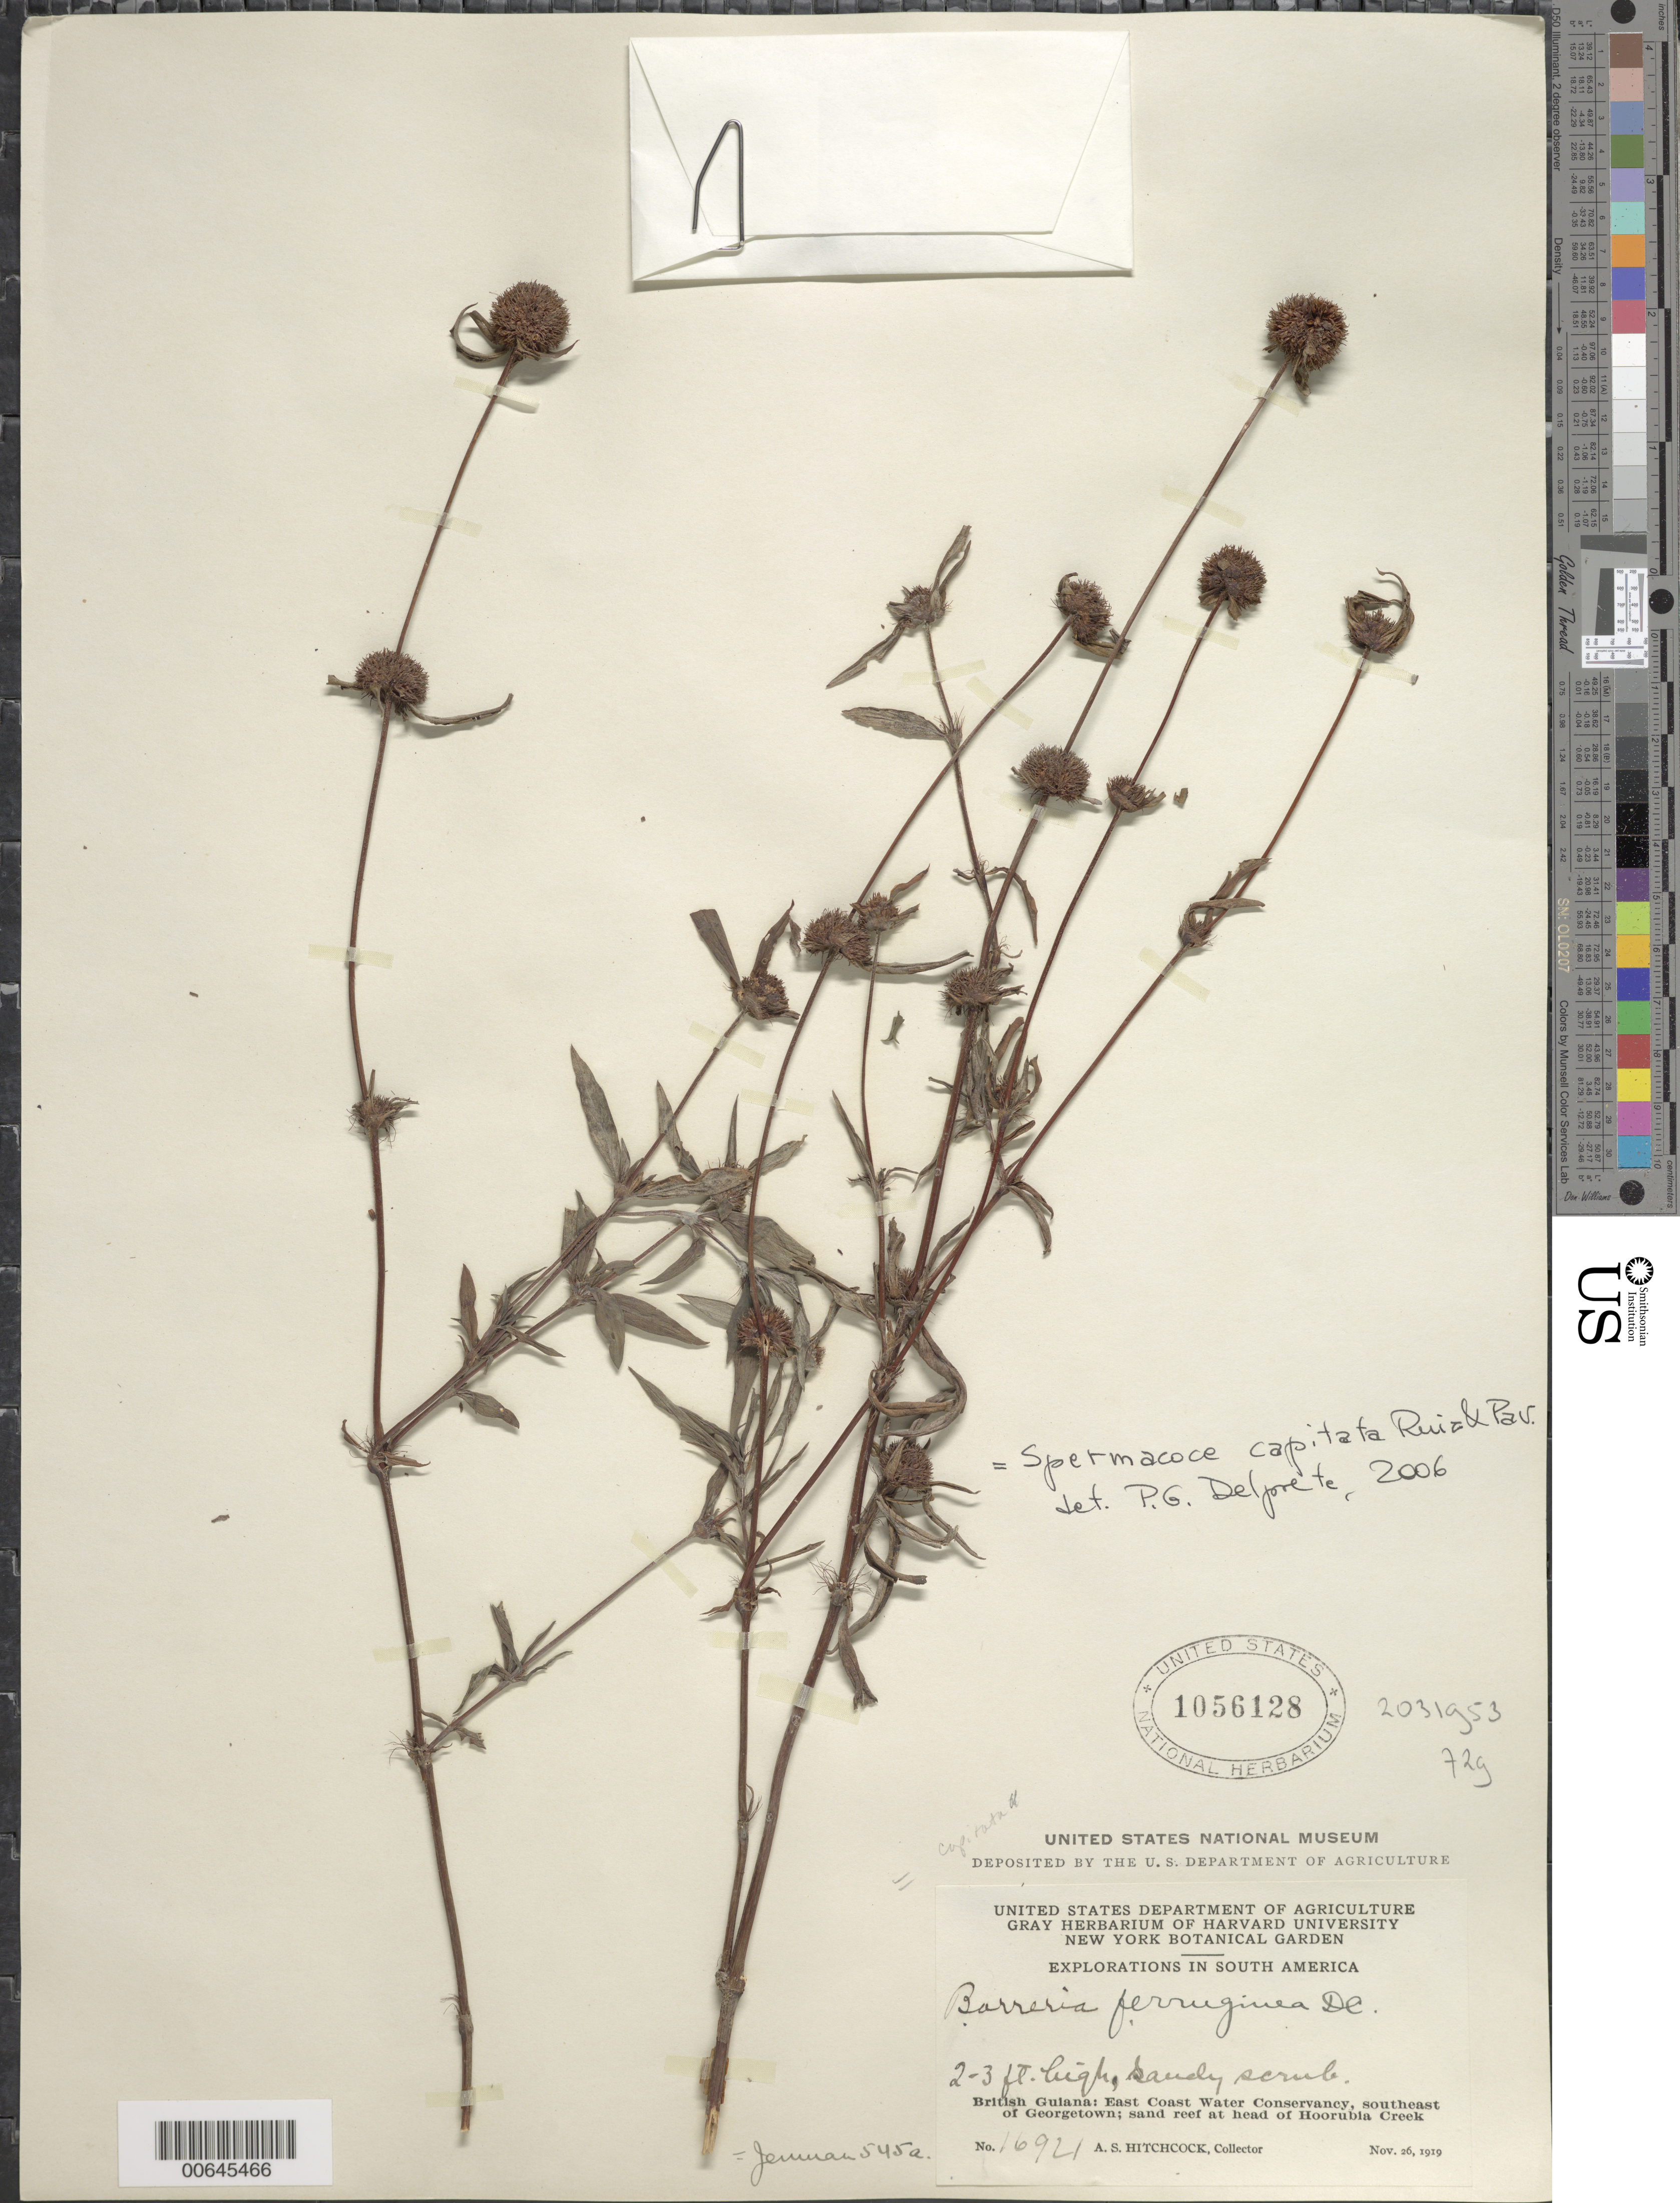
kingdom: Plantae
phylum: Tracheophyta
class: Magnoliopsida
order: Gentianales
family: Rubiaceae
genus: Spermacoce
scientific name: Spermacoce capitata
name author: Ruiz & Pav.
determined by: Delprete, P. G., Herb. de Guyane Cay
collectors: A. S. Hitchcock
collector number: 16921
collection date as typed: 26-Nov-19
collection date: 1919-11-26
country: Guyana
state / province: Demerara-Mahaica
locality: Hoorubea Creek, head of, SE of Georgetown, East Coast Water Conservancy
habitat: Sandy scrub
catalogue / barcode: US 1056128